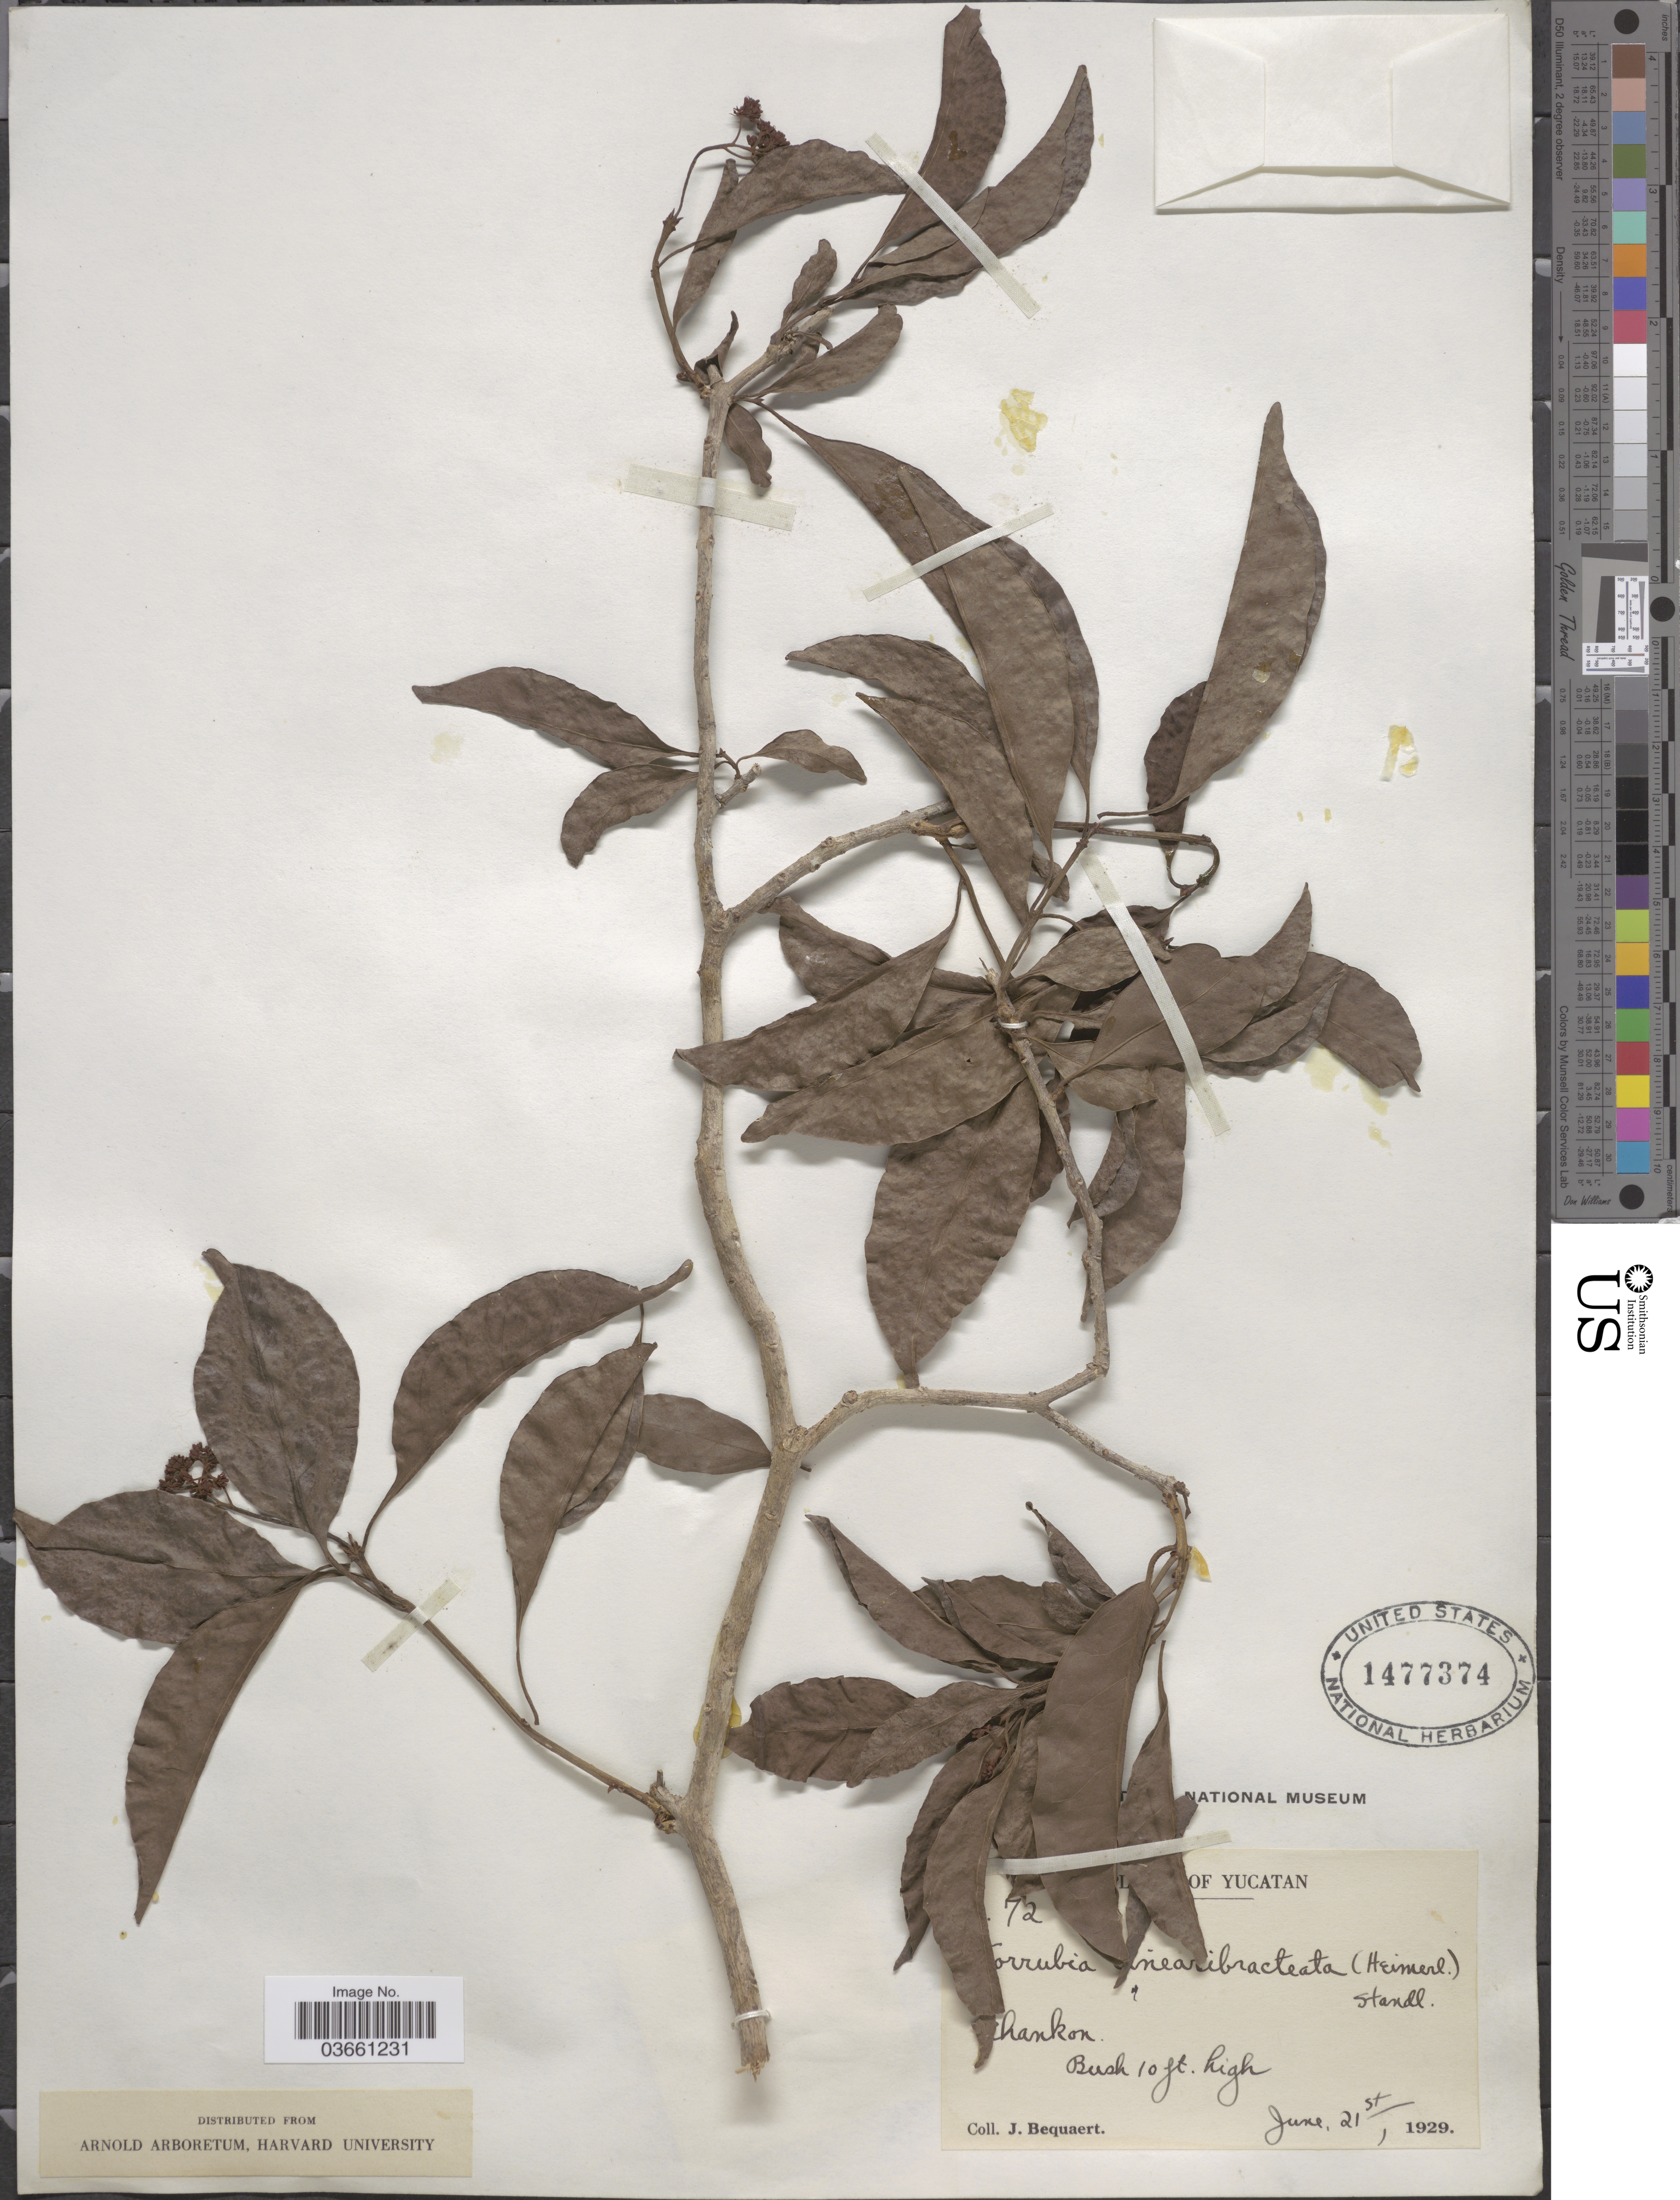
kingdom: Plantae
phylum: Tracheophyta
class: Magnoliopsida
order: Caryophyllales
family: Nyctaginaceae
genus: Guapira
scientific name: Guapira costaricana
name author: (Standl.) Woodson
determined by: Strong, Mark T., (BOT), Smithsonian Institution - National Museum of Natural History (UNITED STATES)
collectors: J. Bequaert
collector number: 72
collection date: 1929-06-21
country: Mexico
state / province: Yucatán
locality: Chankon.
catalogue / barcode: US 1477374